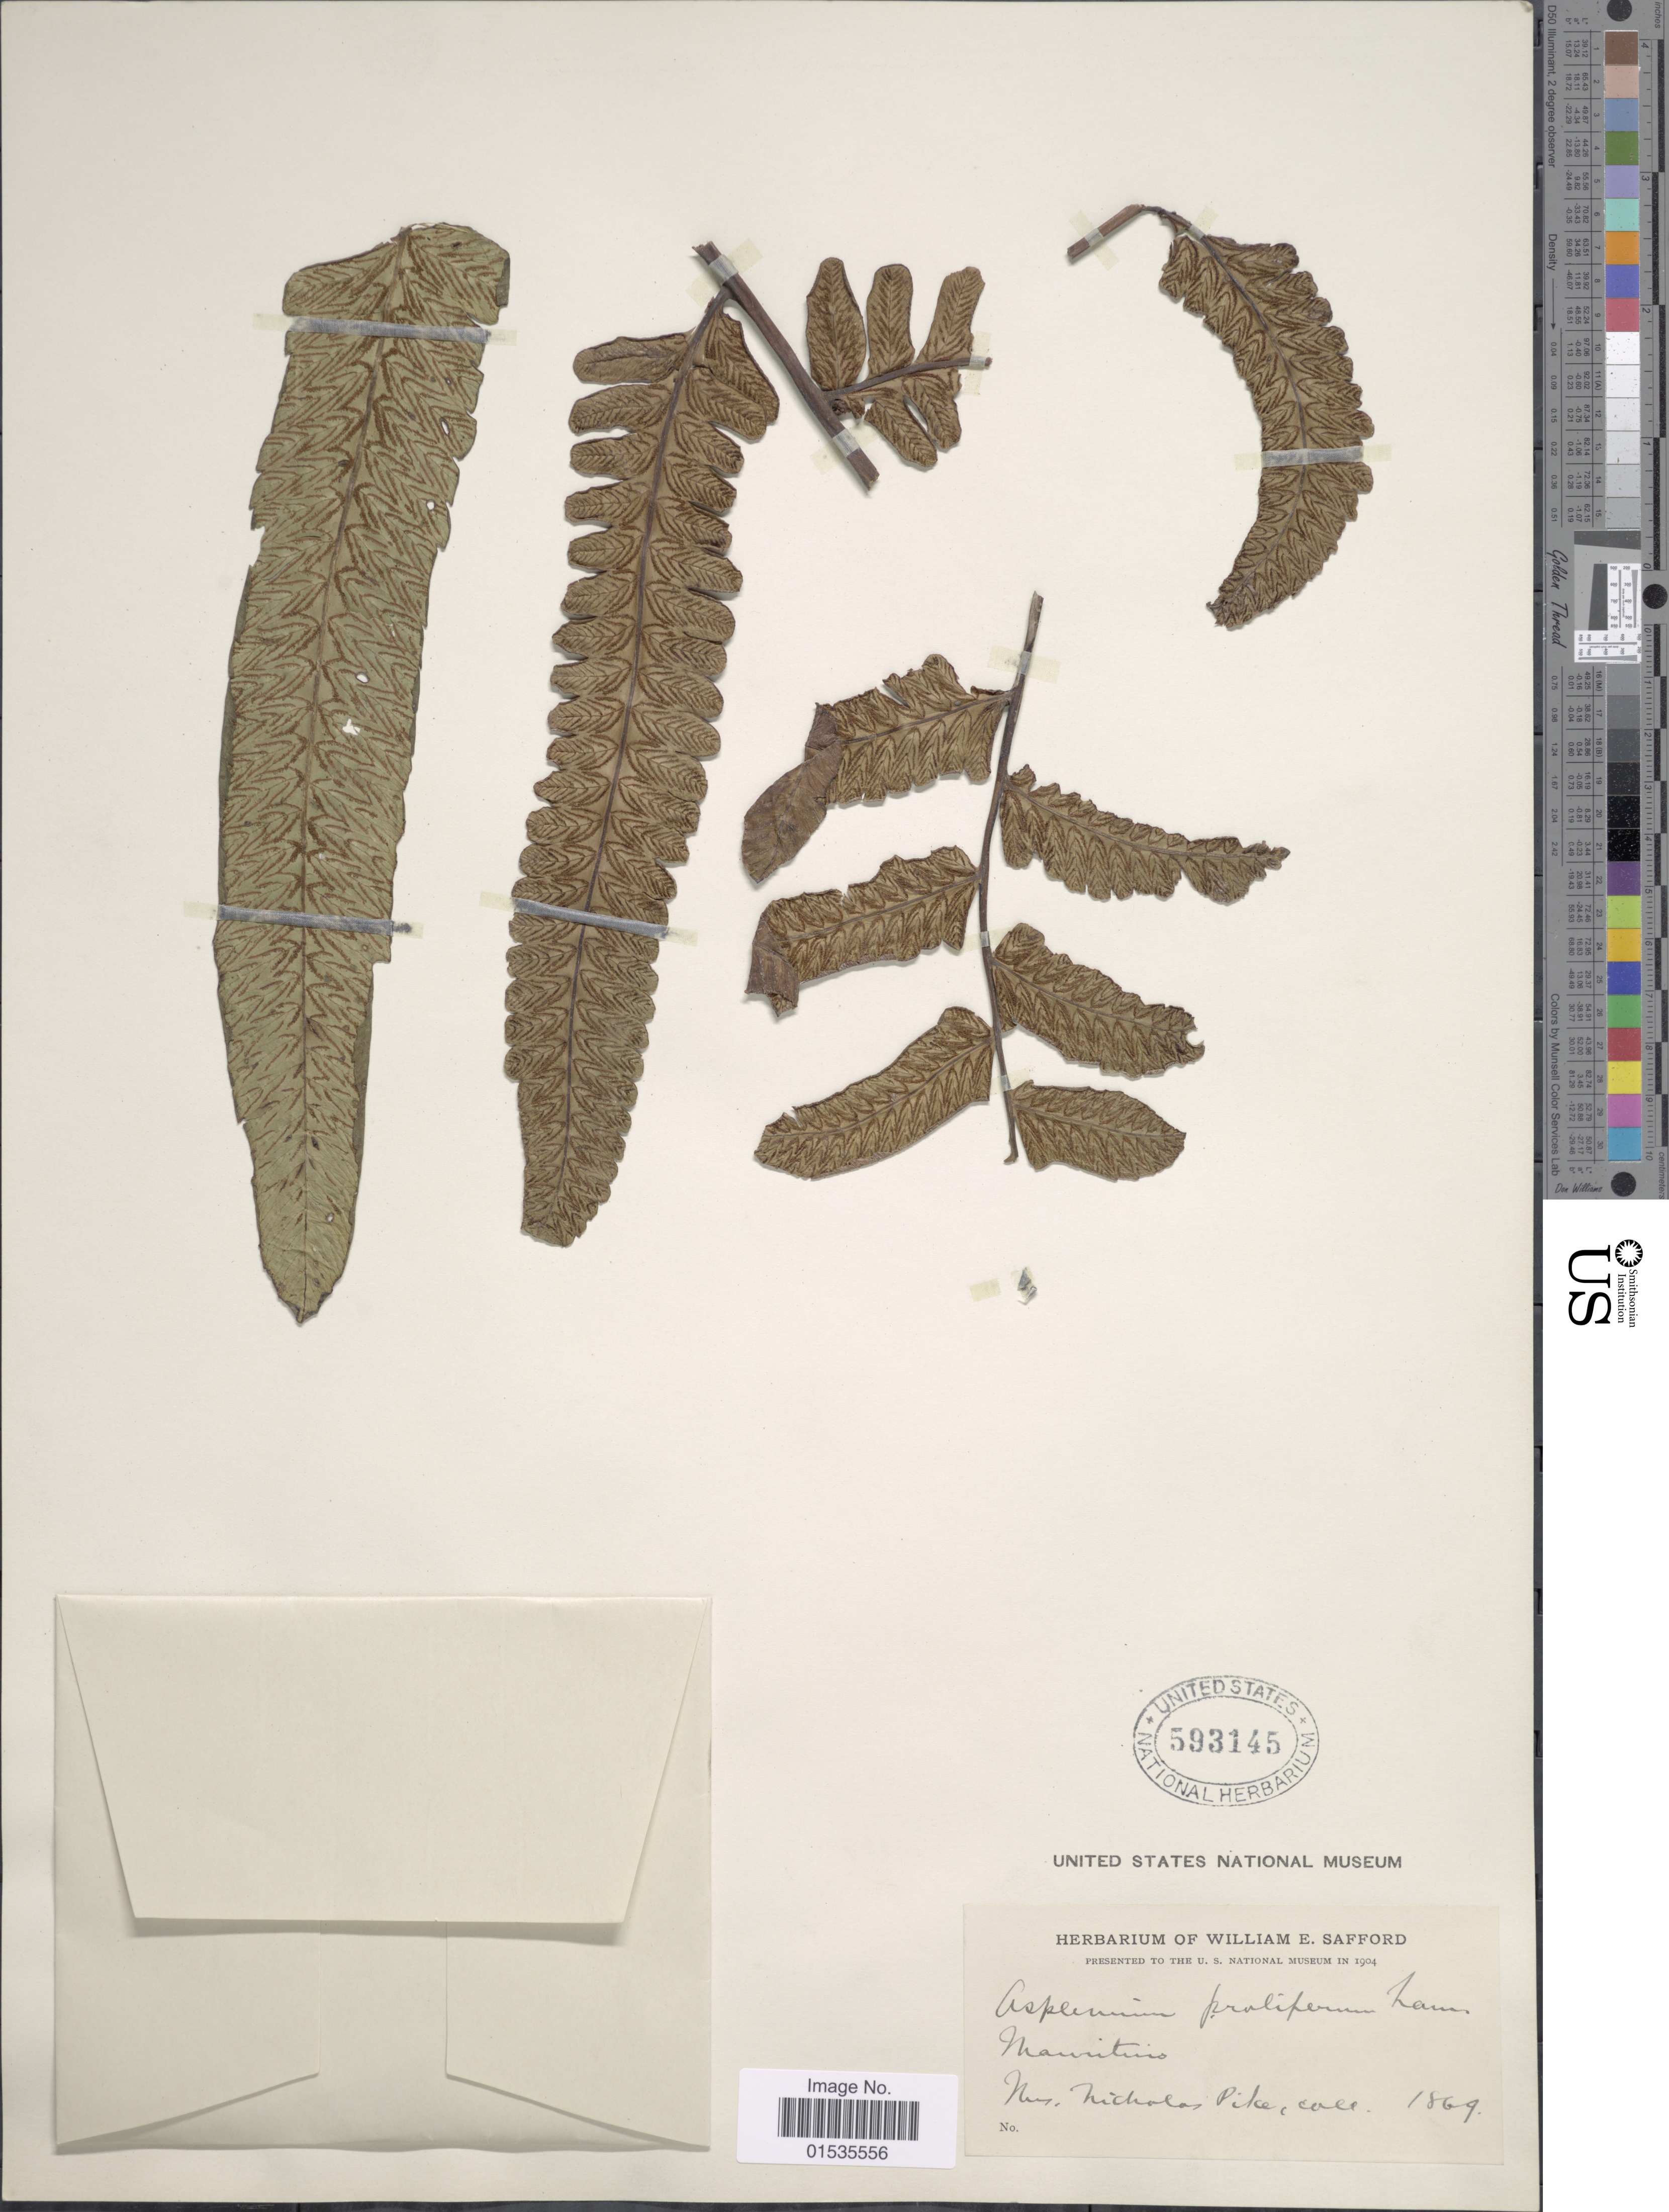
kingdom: Plantae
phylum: Tracheophyta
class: Polypodiopsida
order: Polypodiales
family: Athyriaceae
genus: Diplazium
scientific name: Diplazium proliferum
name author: (Lam.) Thouars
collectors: N. Pike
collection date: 1869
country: Mauritius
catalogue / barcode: US 593145